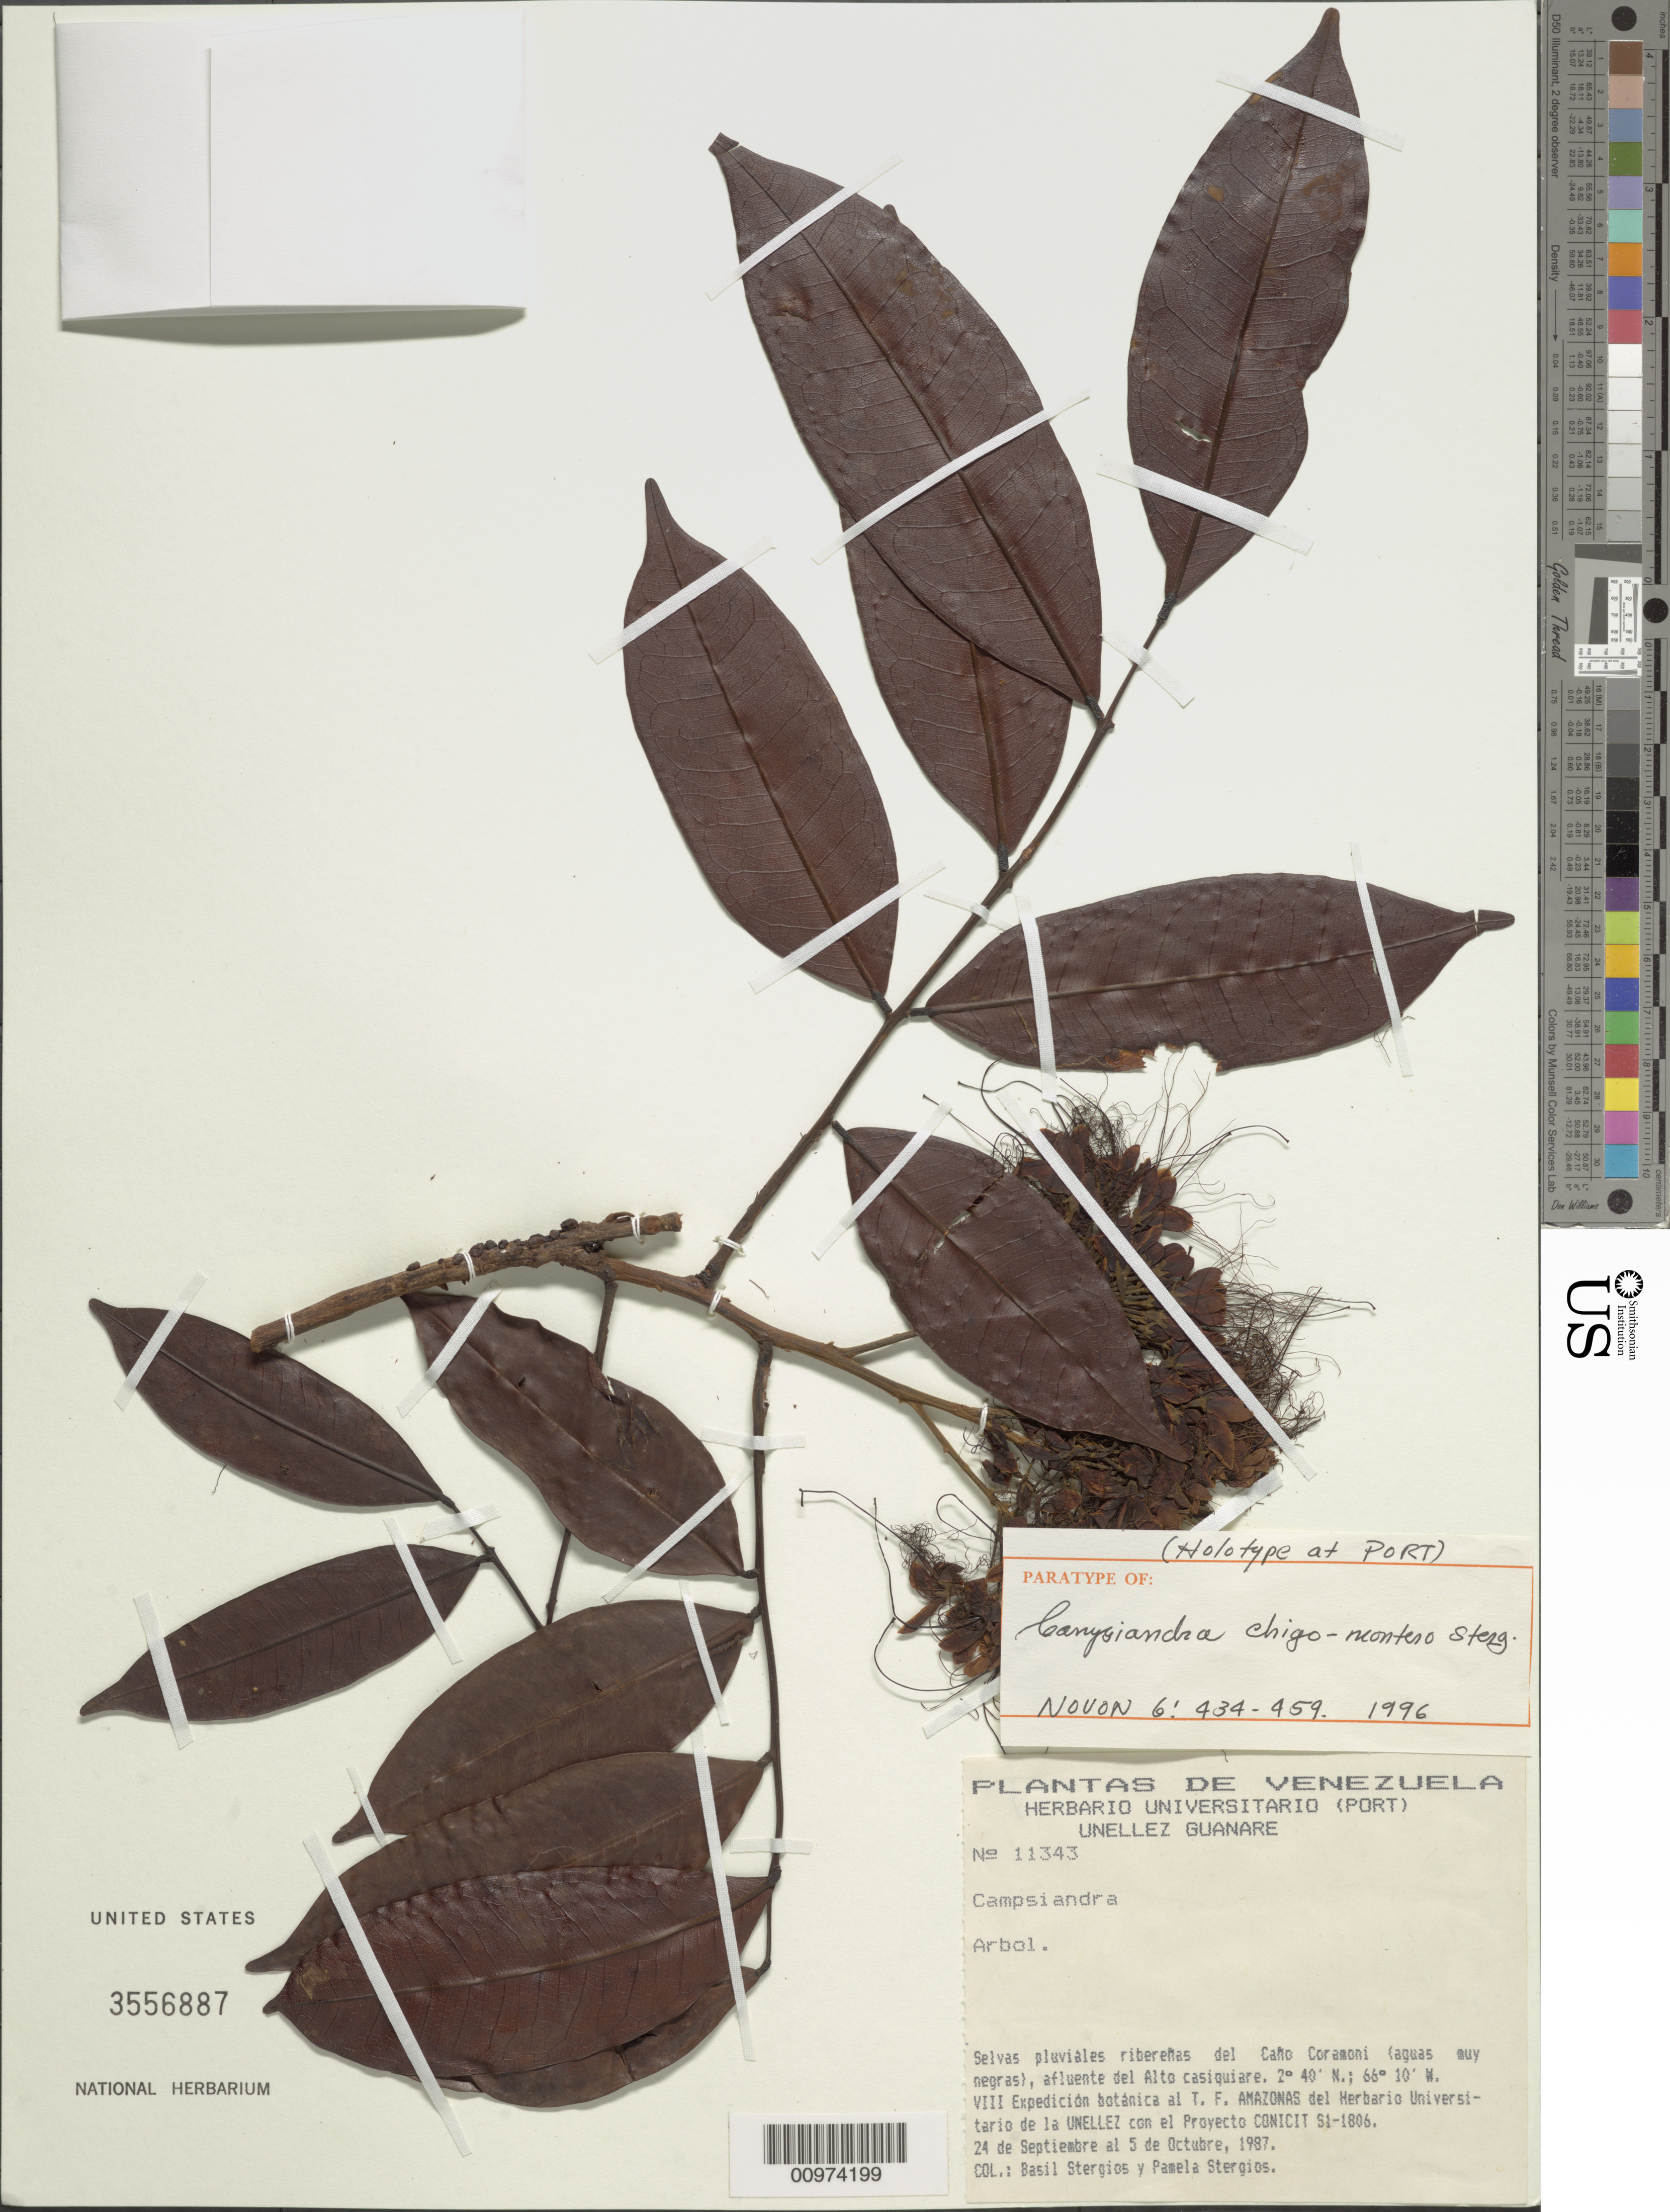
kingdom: Plantae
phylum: Tracheophyta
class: Magnoliopsida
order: Fabales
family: Fabaceae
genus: Campsiandra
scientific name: Campsiandra chigo-montero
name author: Stergios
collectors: B. G. Stergios & P. Stergios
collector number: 11343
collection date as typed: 24-Sep-87 to 5-Oct-87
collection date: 1987-09-24/1987-10-05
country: Venezuela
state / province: Amazonas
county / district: Río Negro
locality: Caño Curamoni (aguas muy negras) afluente del Alto Casiquiare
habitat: Selvas pluviales riberenas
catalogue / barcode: US 3556887